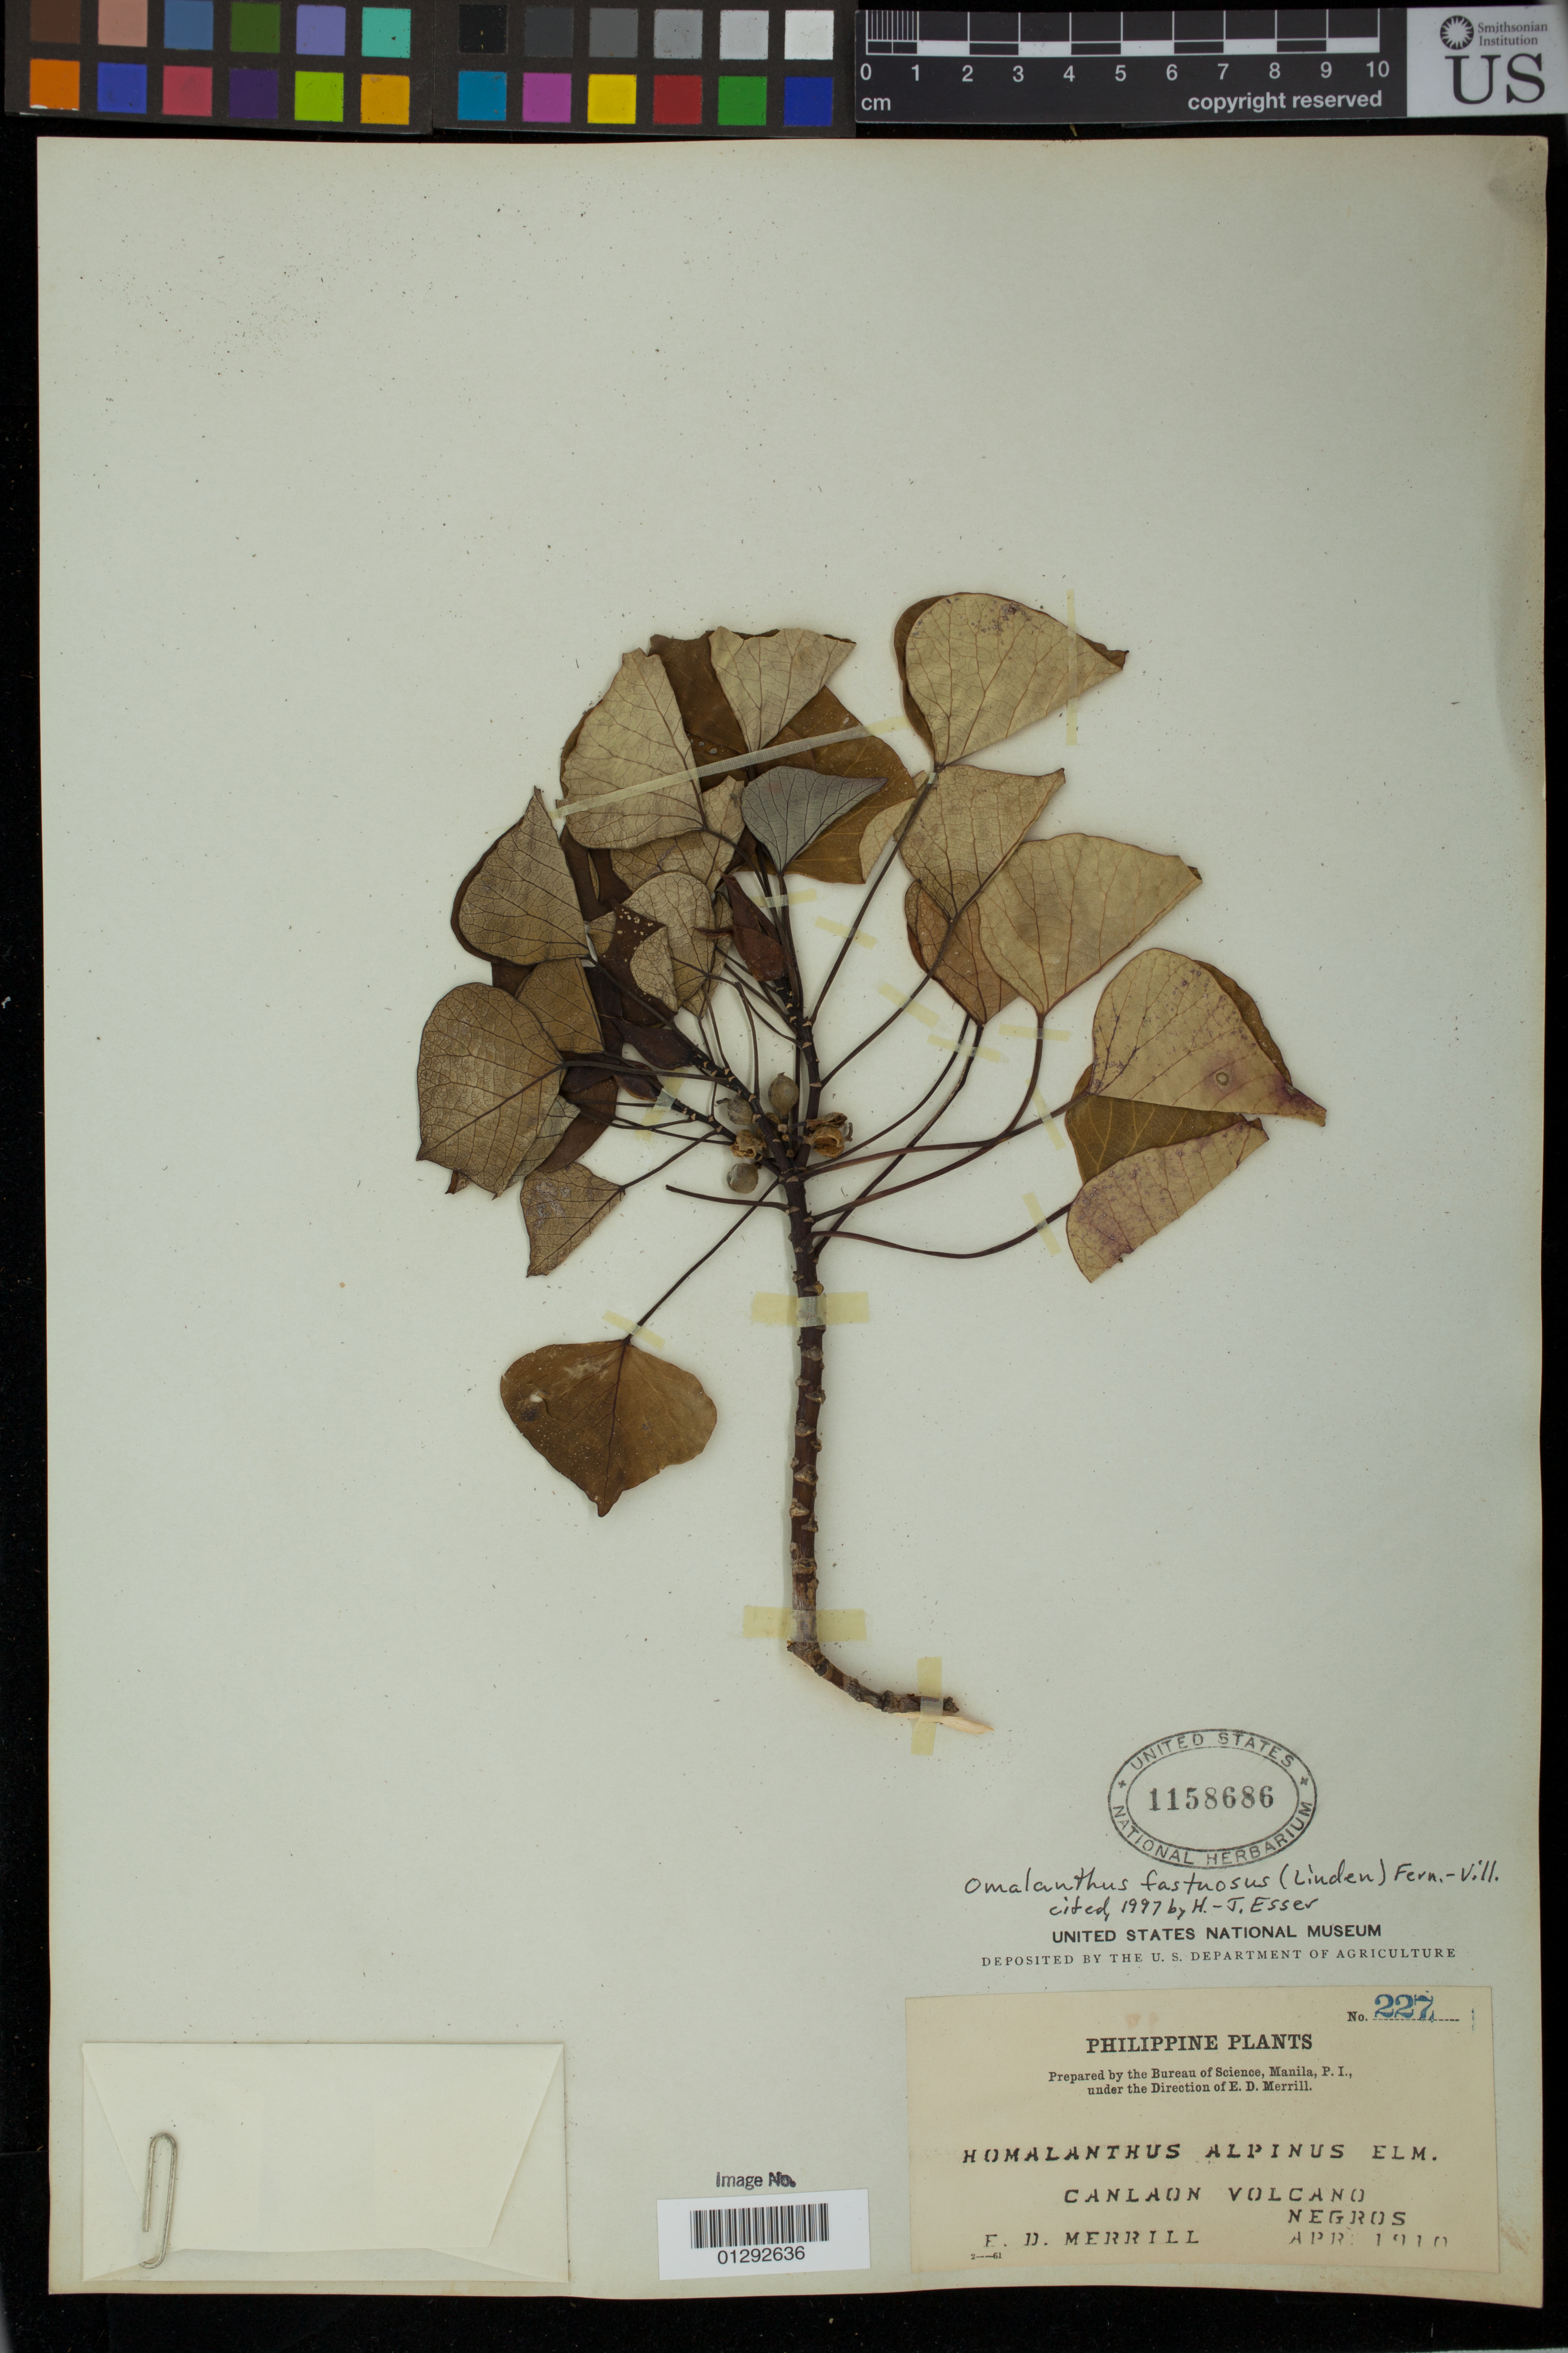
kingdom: Plantae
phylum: Tracheophyta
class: Magnoliopsida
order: Malpighiales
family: Euphorbiaceae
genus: Omalanthus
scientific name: Omalanthus fastuosus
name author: Fern.-Vill.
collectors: E. D. Merrill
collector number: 227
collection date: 1910-04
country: Philippines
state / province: Western Visayas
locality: Canlaon Volcano, Negros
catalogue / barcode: US 1158686